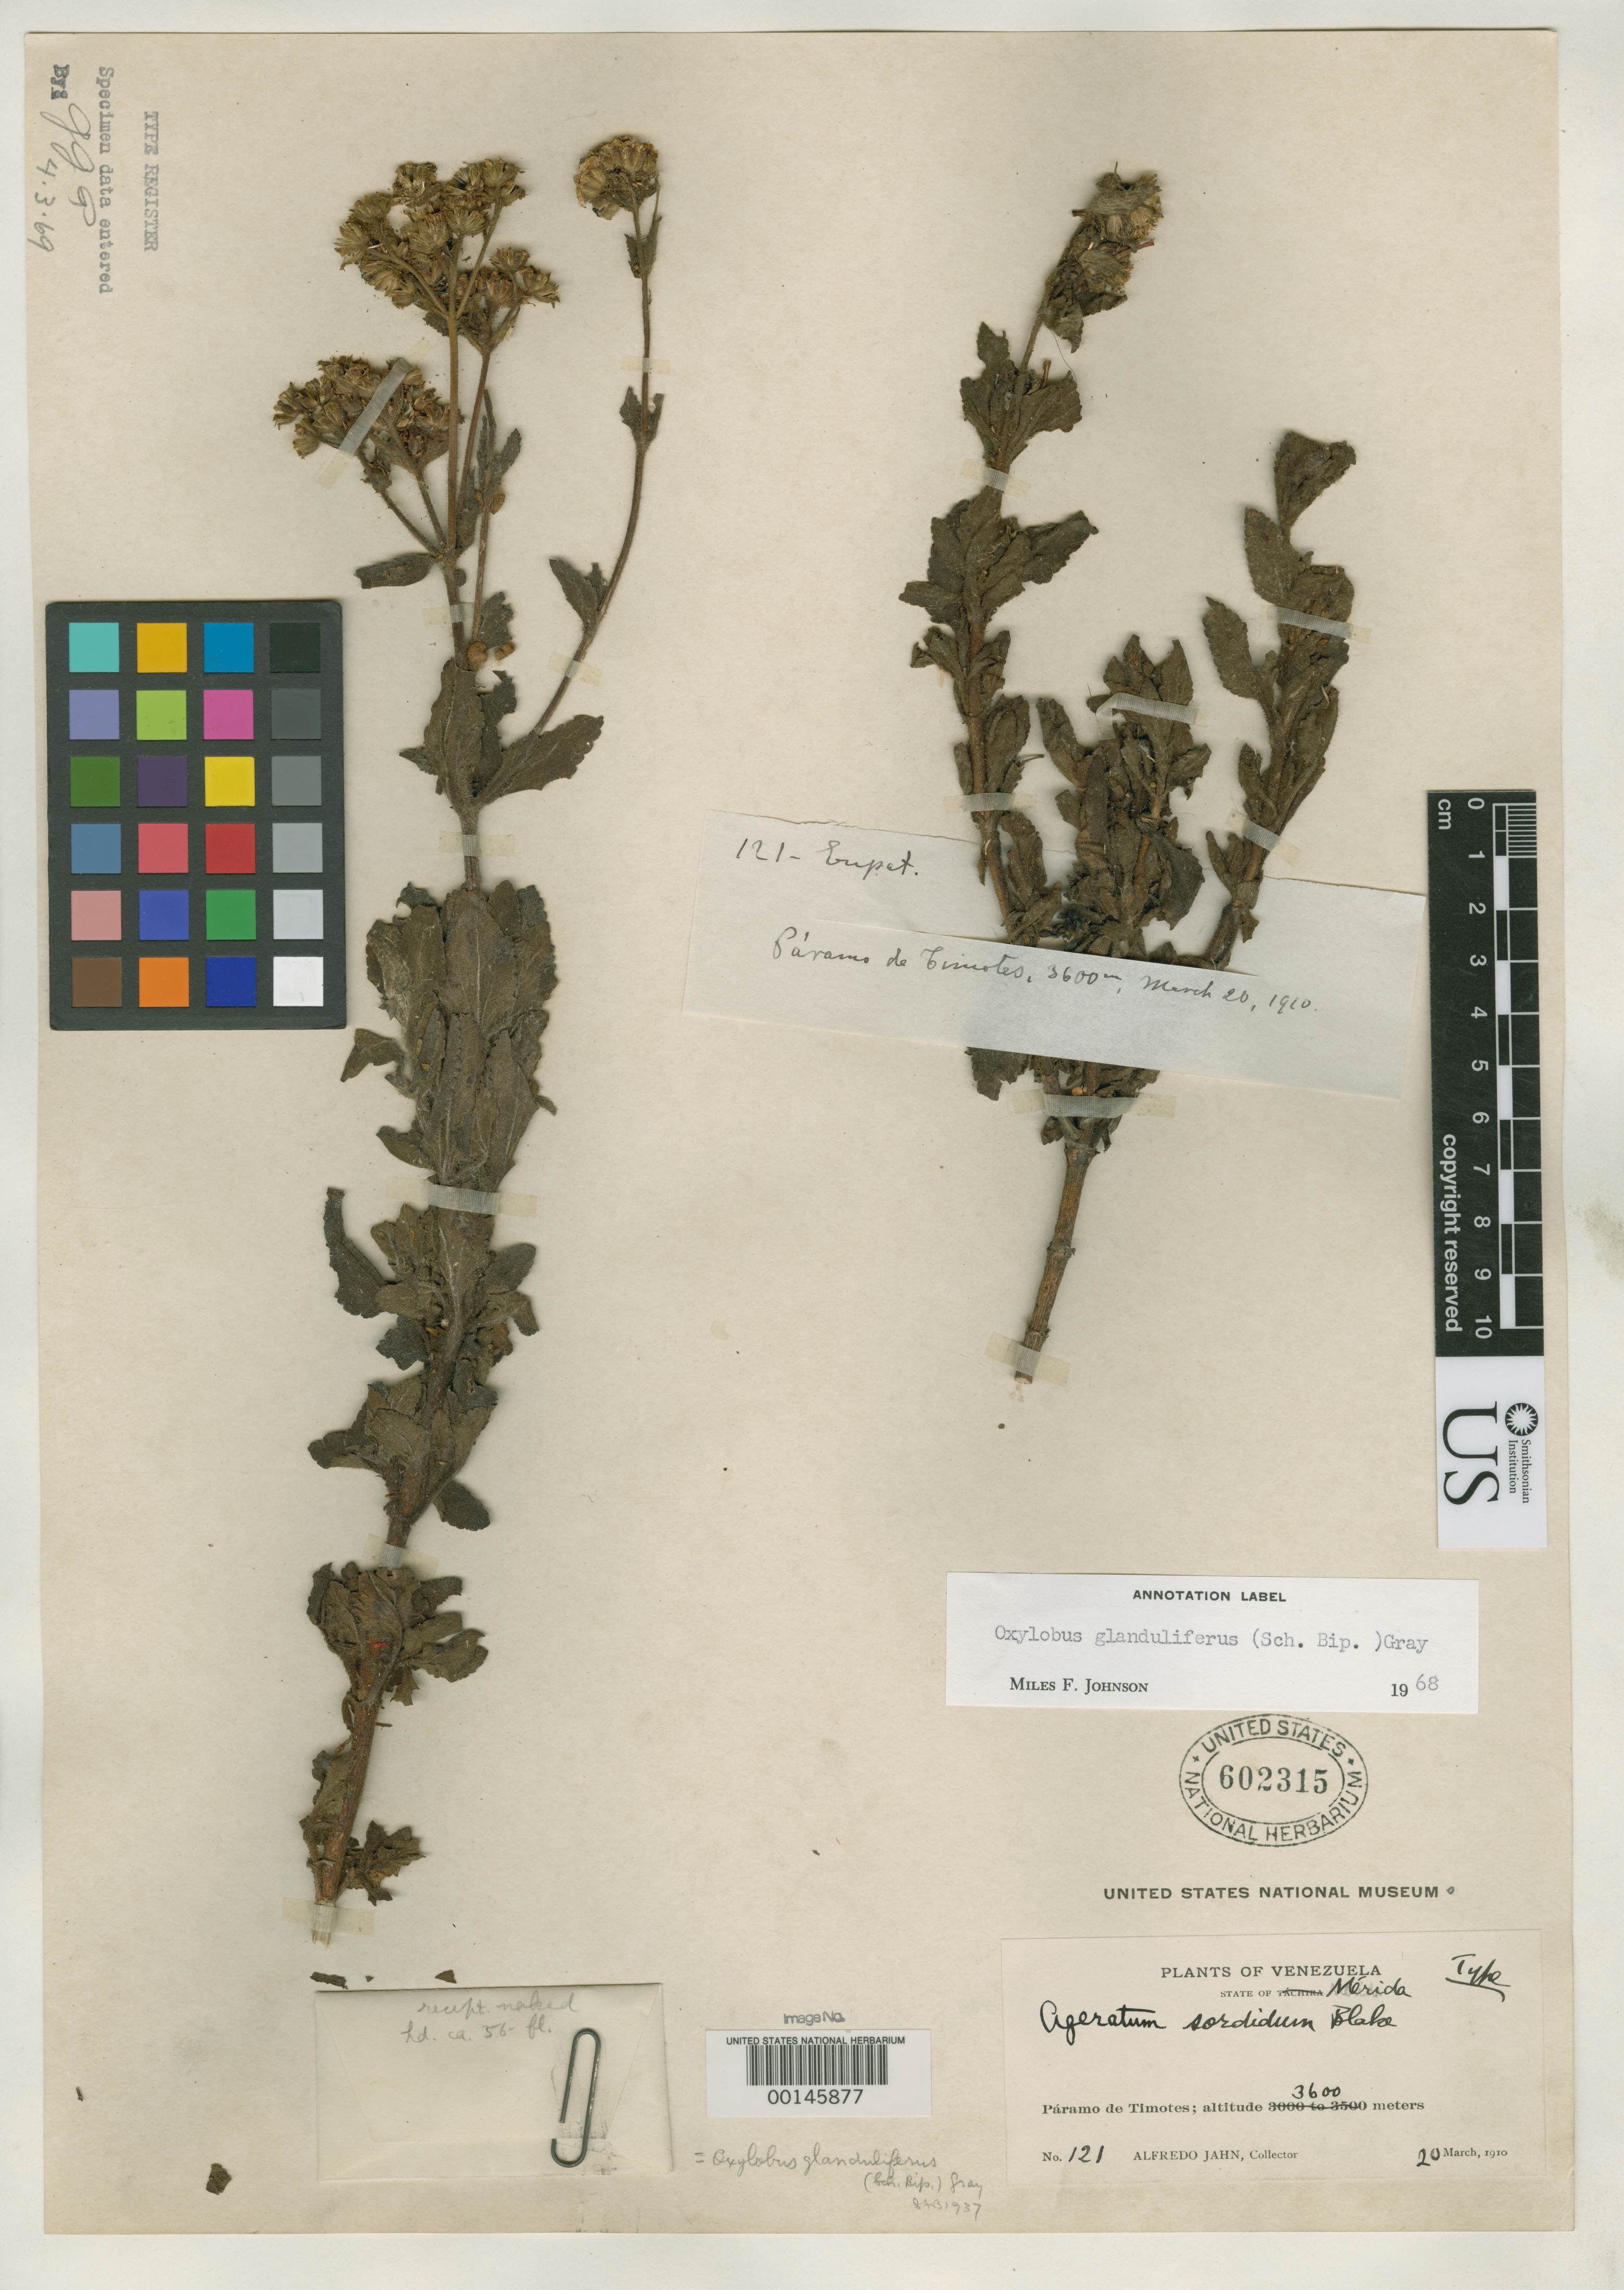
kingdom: Plantae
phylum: Tracheophyta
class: Magnoliopsida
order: Asterales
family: Asteraceae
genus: Ageratum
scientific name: Ageratum sordidum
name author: S.F. Blake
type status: Holotype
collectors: A. Jahn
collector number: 121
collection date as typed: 20 Mar 1910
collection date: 1910-03-20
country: Venezuela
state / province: Mérida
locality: Páramo de Timotes.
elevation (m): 3600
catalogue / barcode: US 602315